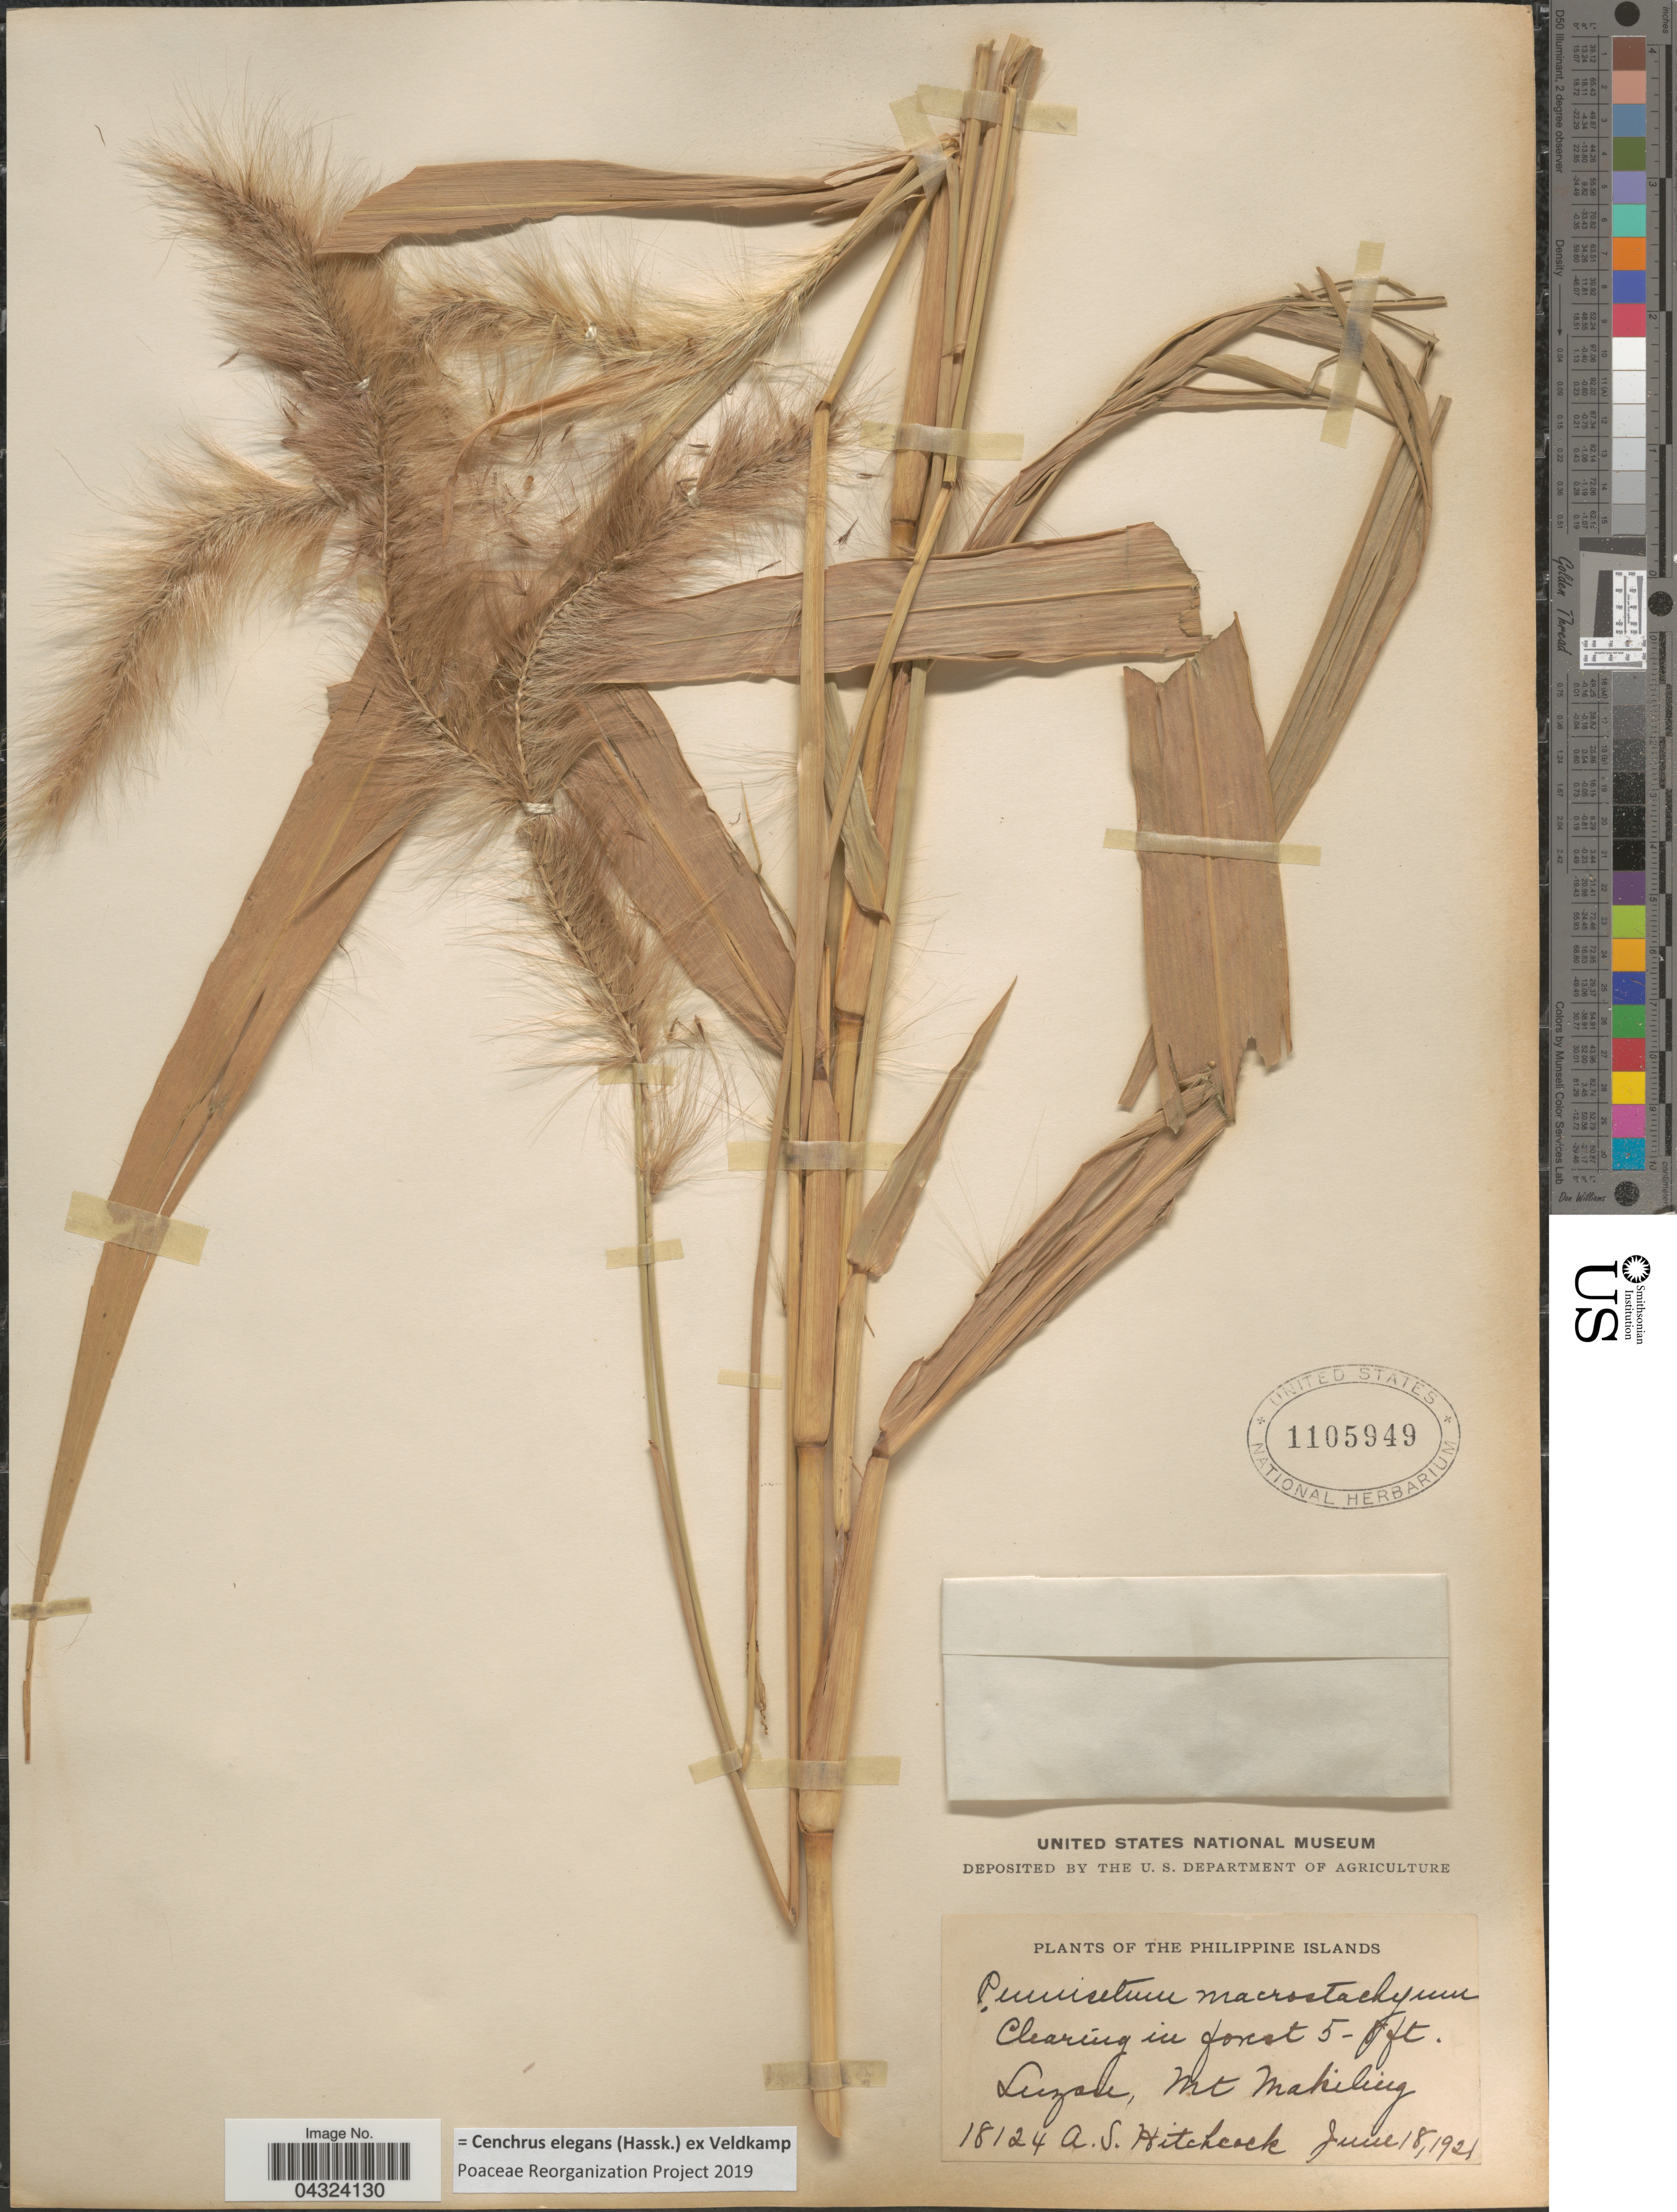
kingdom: Plantae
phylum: Tracheophyta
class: Liliopsida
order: Poales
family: Poaceae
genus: Cenchrus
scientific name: Cenchrus elegans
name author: (Hassk.) Veldkamp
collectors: A. S. Hitchcock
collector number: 18124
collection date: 1921-06-18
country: Philippines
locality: Luzon, Mt Makiling.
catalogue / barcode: US 1105949